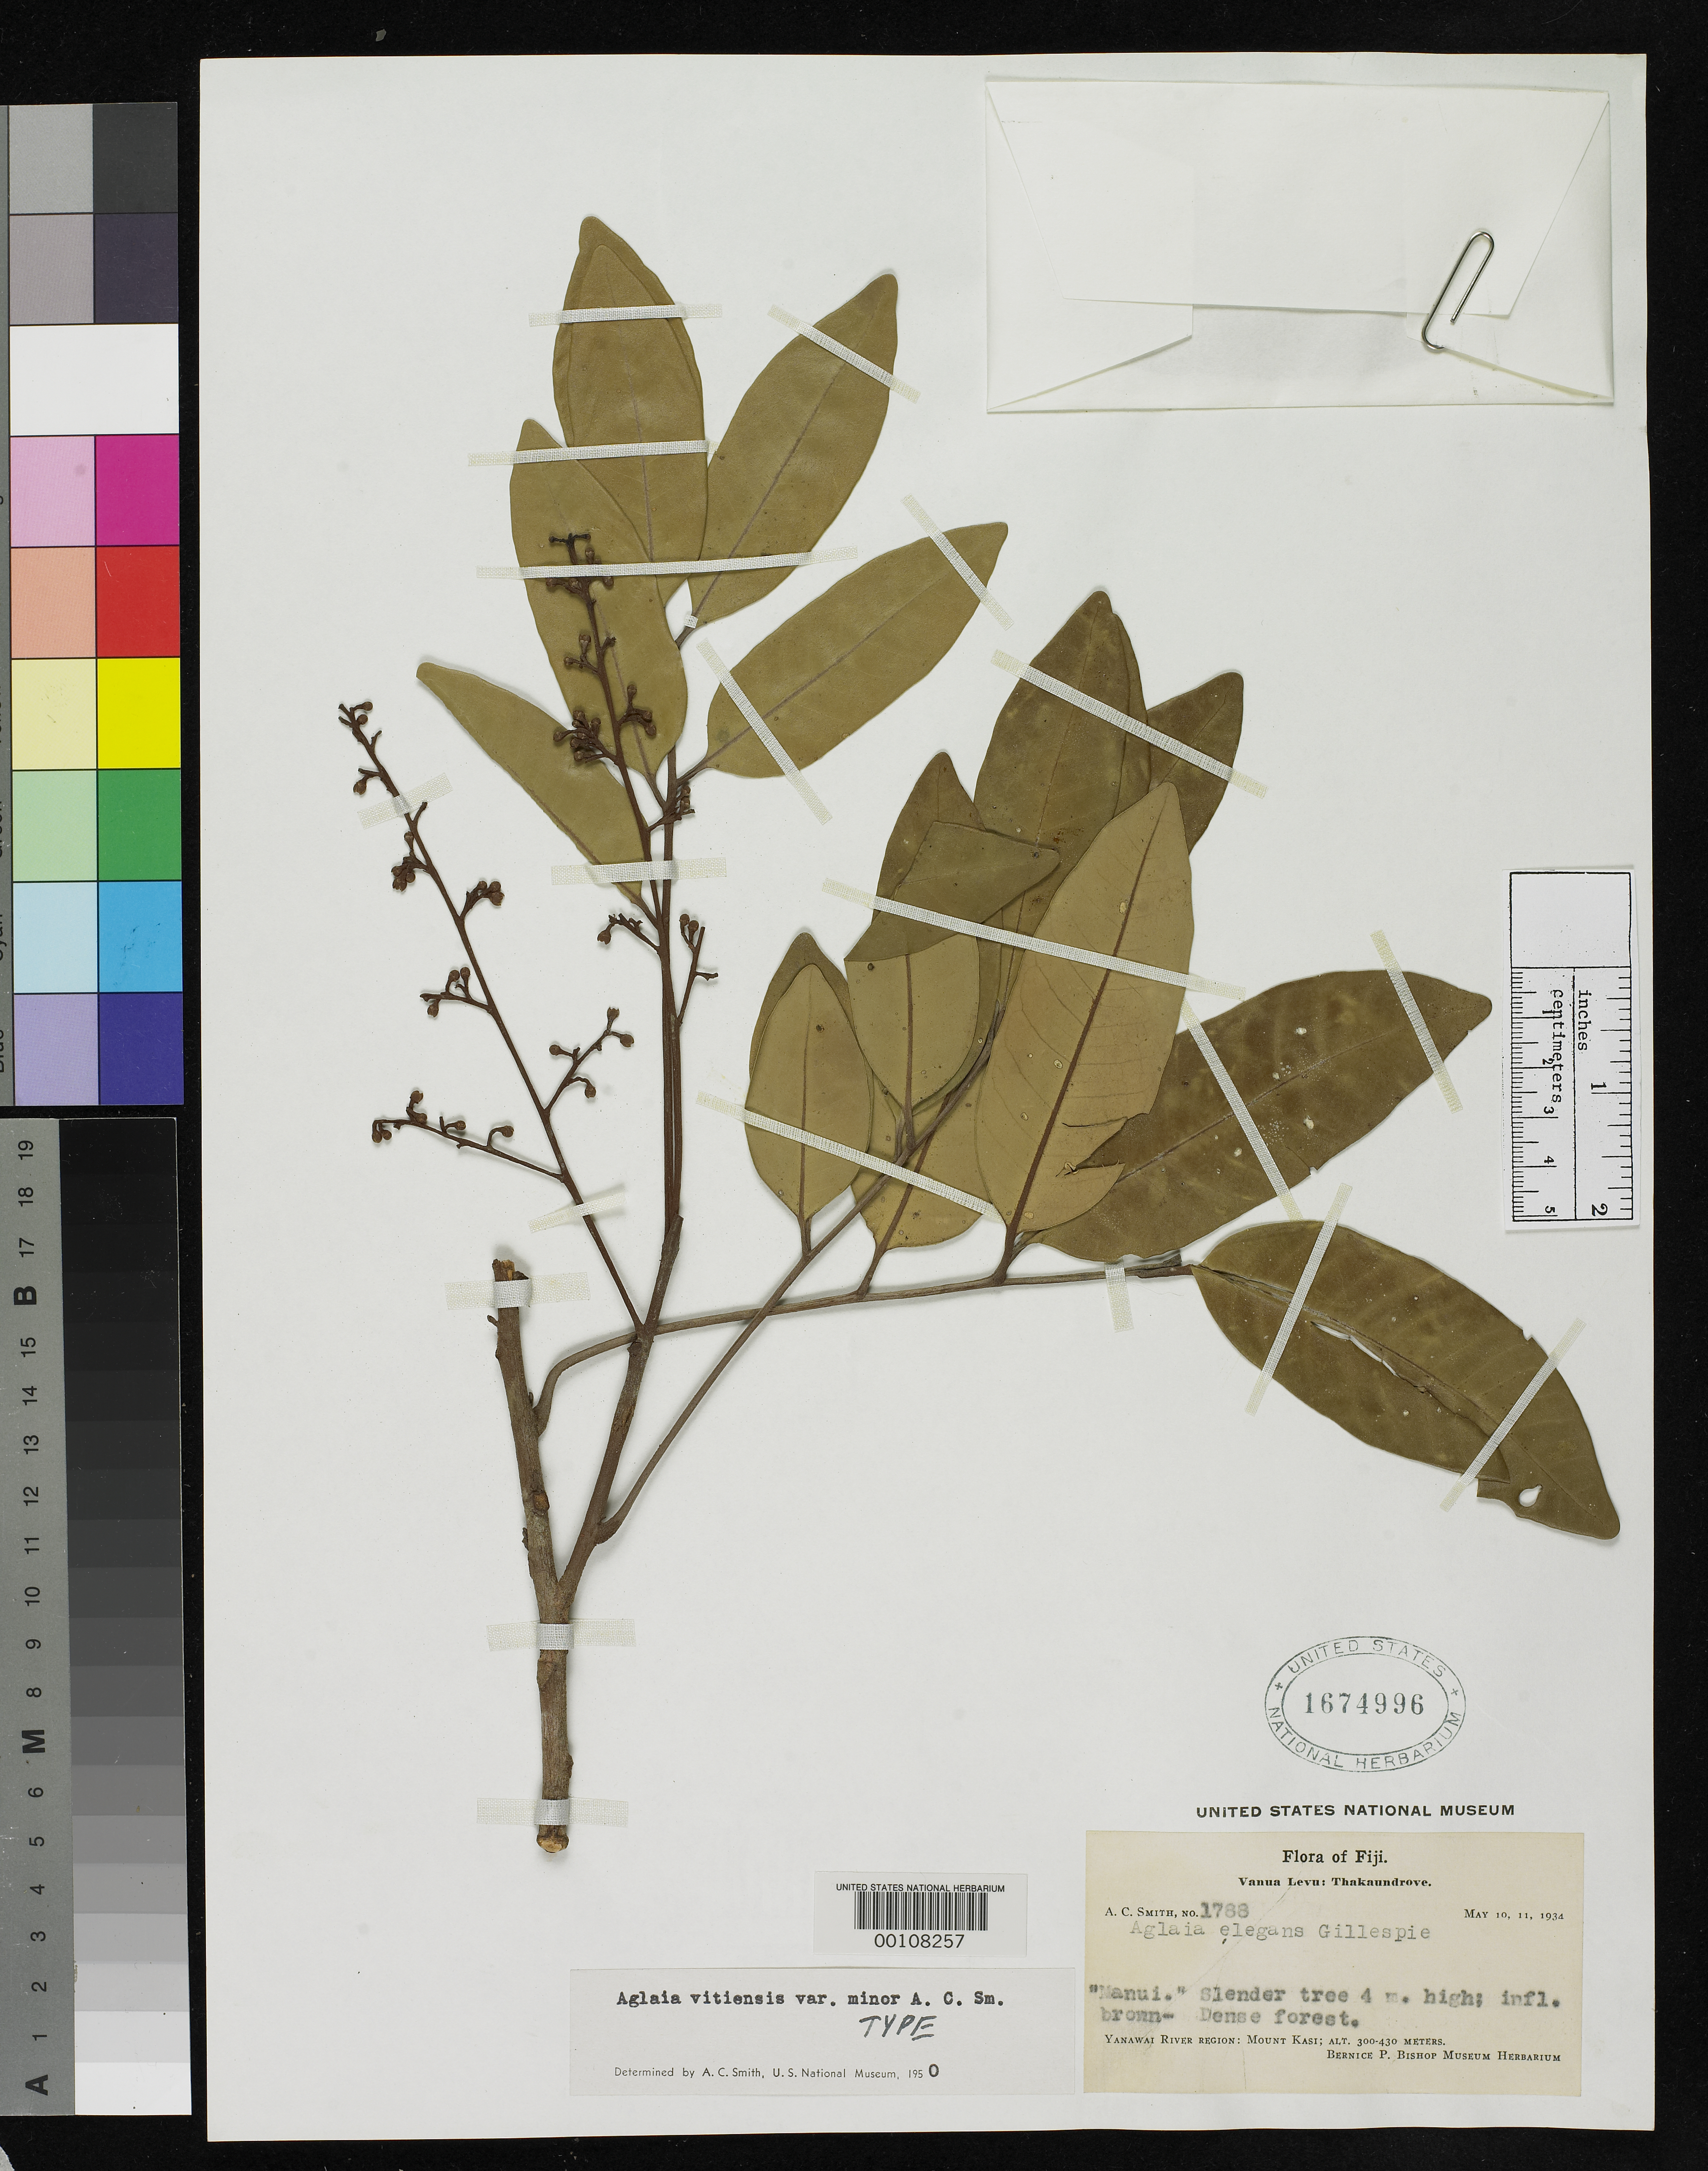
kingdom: Plantae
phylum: Tracheophyta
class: Magnoliopsida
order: Sapindales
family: Meliaceae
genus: Aglaia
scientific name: Aglaia vitiensis var. minor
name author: A.C. Sm.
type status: Holotype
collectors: A. C. Smith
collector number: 1788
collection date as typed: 10 May 1934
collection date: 1934-05-10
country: Fiji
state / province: Thakaundrove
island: Vanua Levu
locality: Mount Kasi, Yanawai River Region. [Vanua Levu Group]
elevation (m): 300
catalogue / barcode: US 1674996